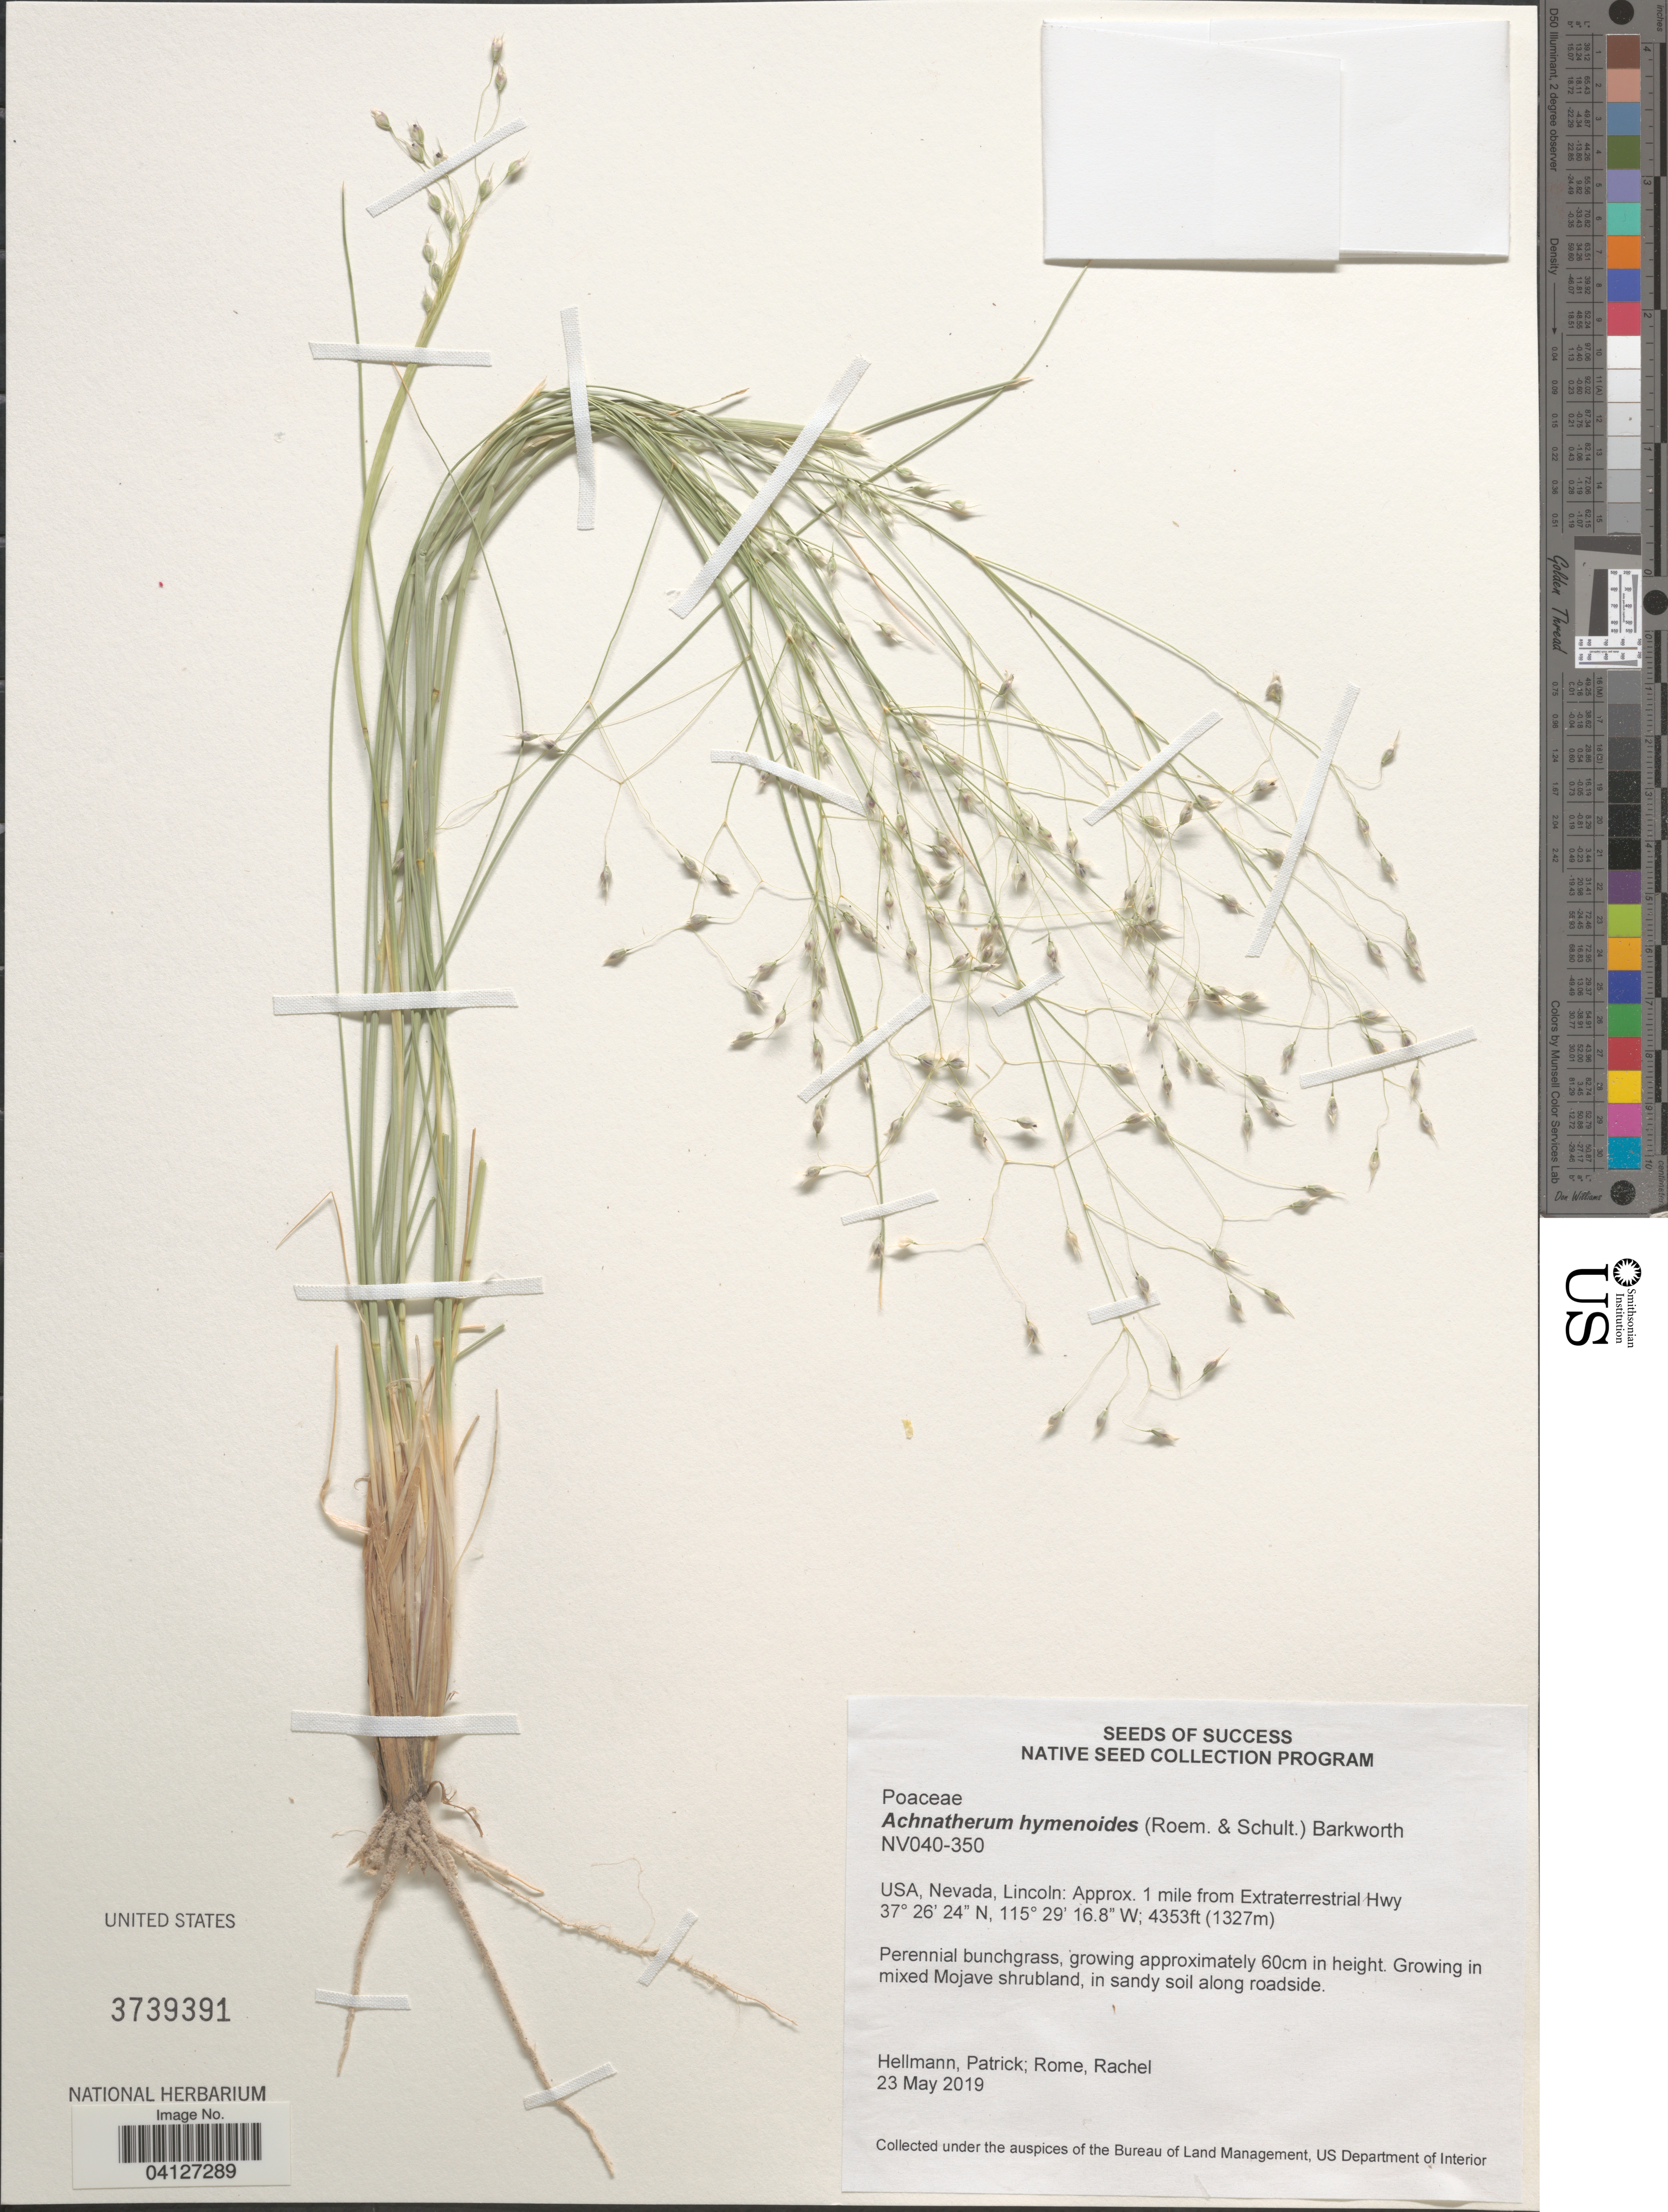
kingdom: Plantae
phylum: Tracheophyta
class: Liliopsida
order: Poales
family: Poaceae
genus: Achnatherum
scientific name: Achnatherum hymenoides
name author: (Roem. & Schult.) Barkworth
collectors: P. Hellmann & R. Rome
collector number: NV040-350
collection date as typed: Transcribed d/m/y: 23/5/2019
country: United States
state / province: Nevada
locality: Lincoln: Approx. 1 mile from Extraterrestrial Hwy.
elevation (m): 1327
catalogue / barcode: US 3739391